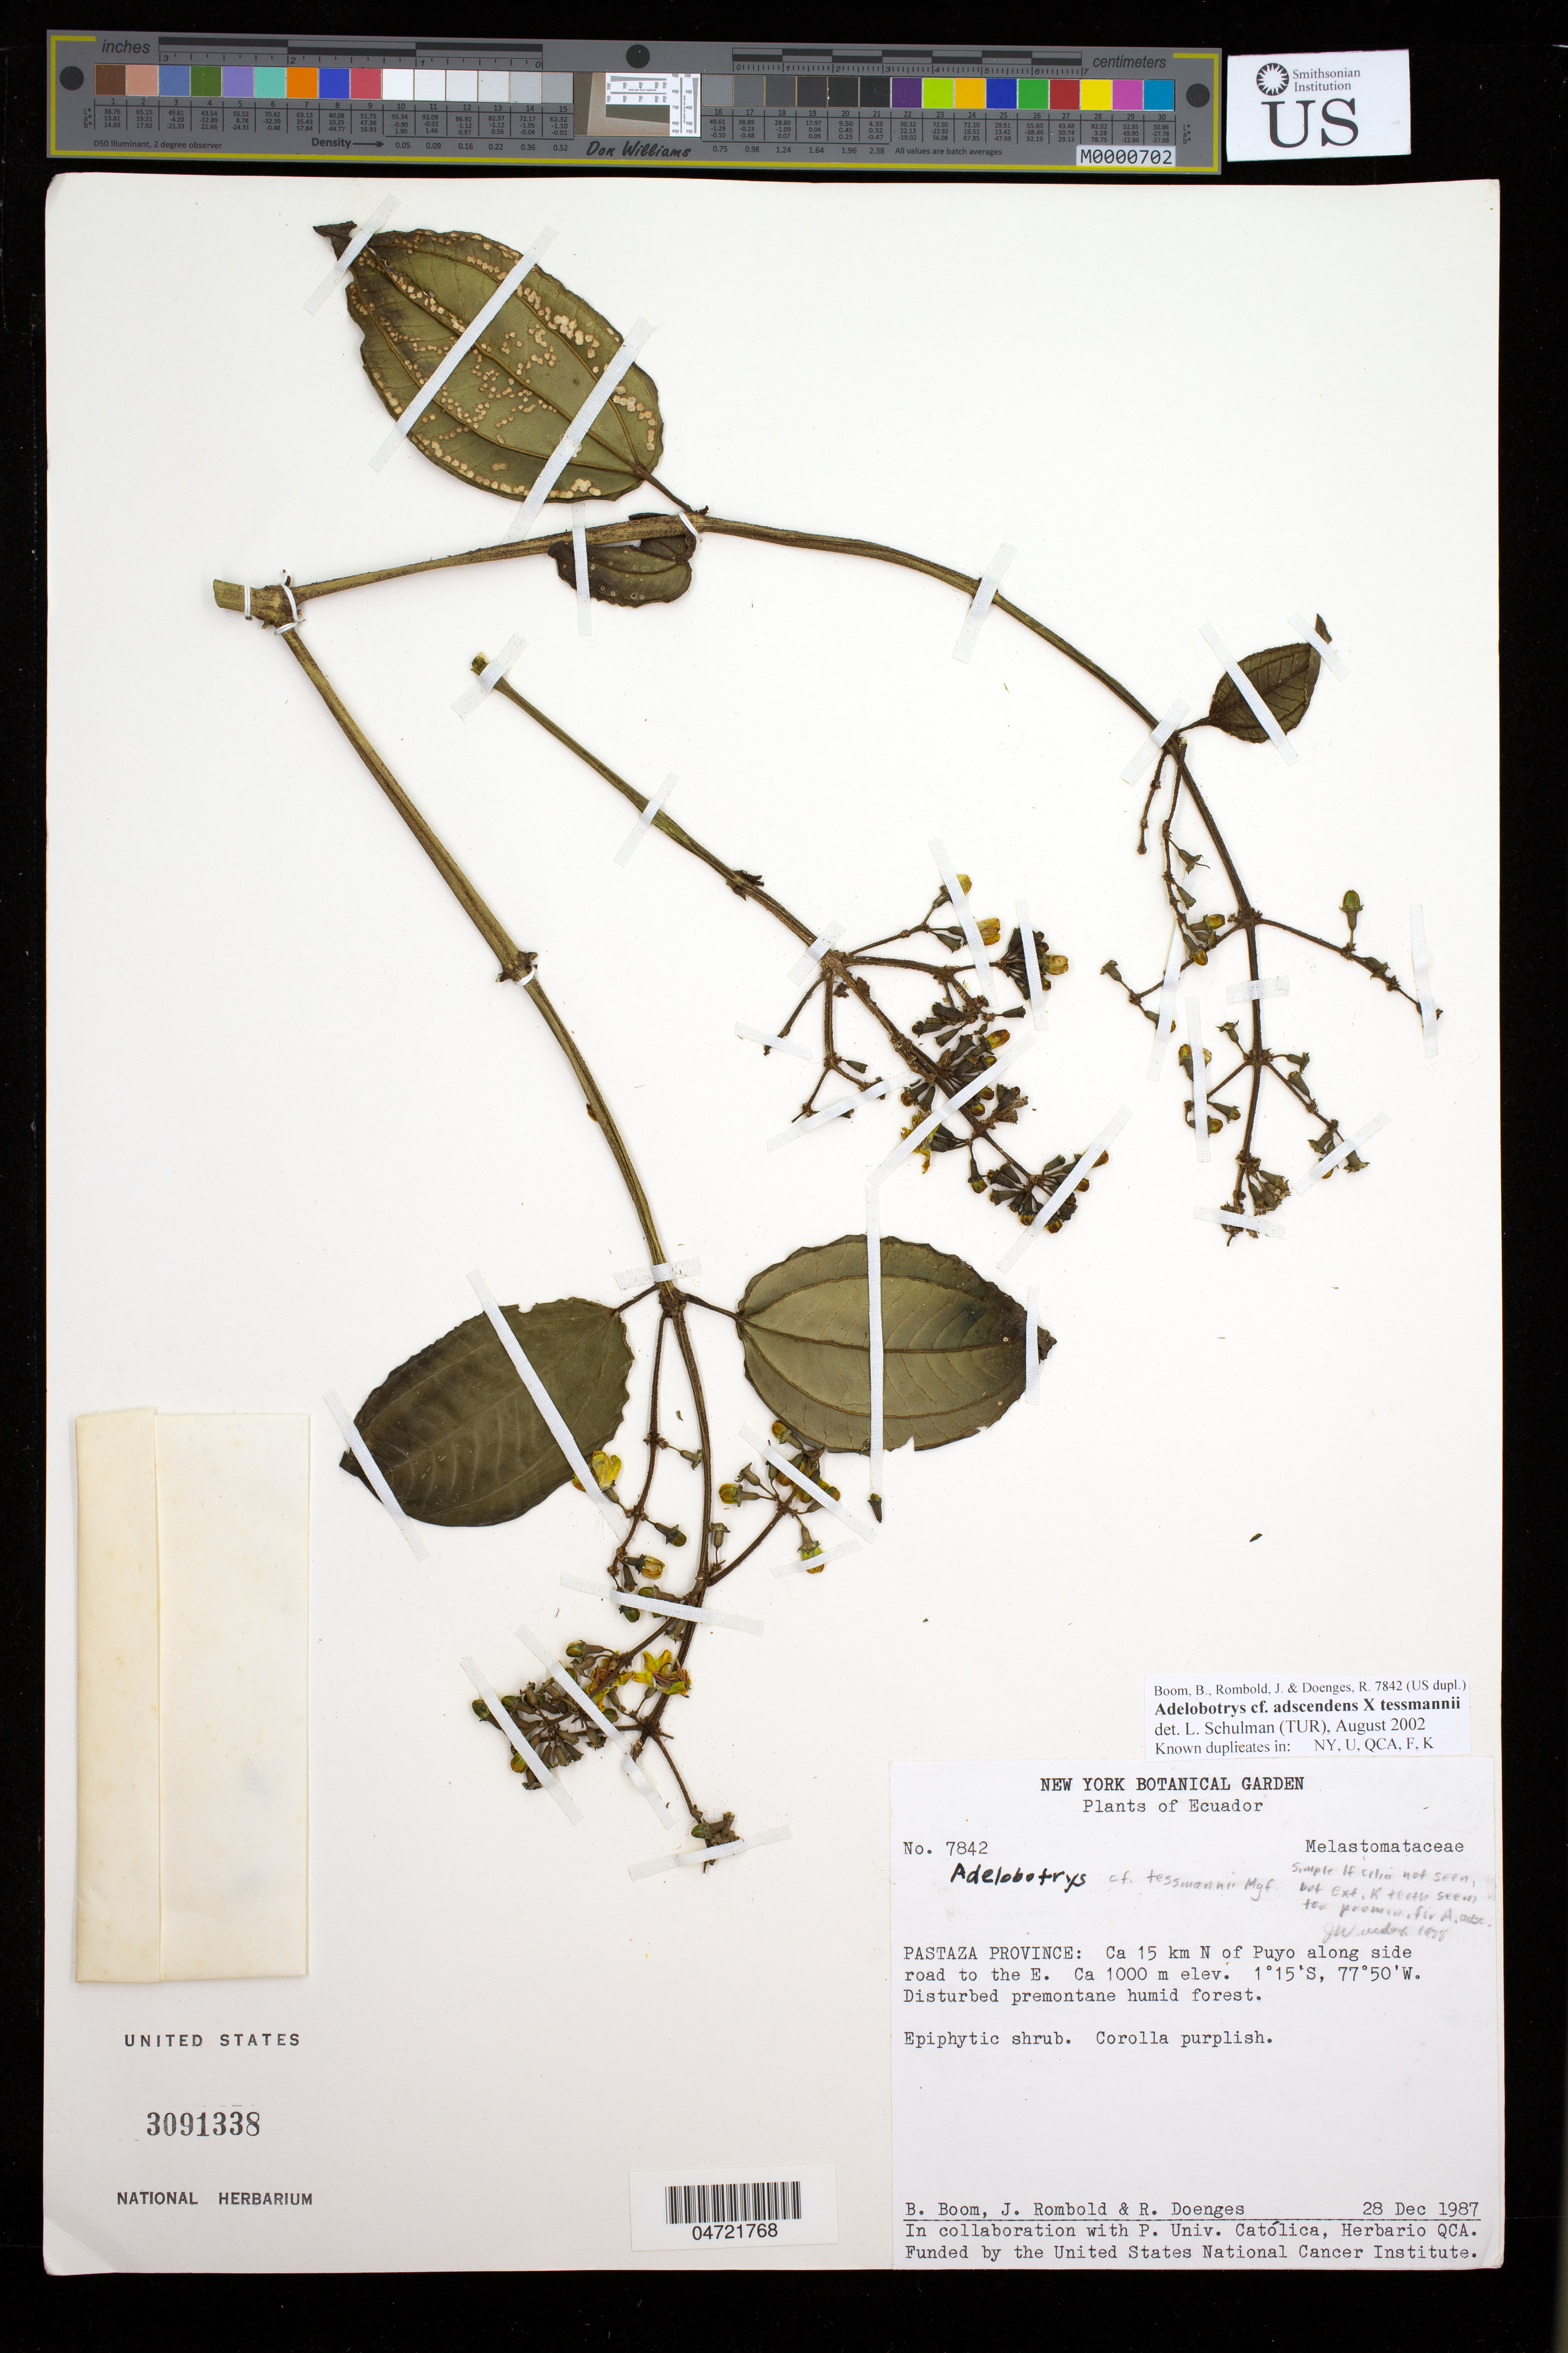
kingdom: Plantae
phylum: Tracheophyta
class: Magnoliopsida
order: Myrtales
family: Melastomataceae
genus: Adelobotrys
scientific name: Adelobotrys adscendens x tessmannii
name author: (Sw.) Triana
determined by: Schulman, Leif, (TUR), University of Turku (FINLAND)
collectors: B. M. Boom, J. Rombold & R. Doenges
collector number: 7842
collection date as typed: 28 Dec 1987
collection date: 1987-12-28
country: Ecuador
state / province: Pastaza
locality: ca 15 km N of Puyo along side road to the E.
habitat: Disturbed premontane humid forest.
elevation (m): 1000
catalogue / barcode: US 3091338